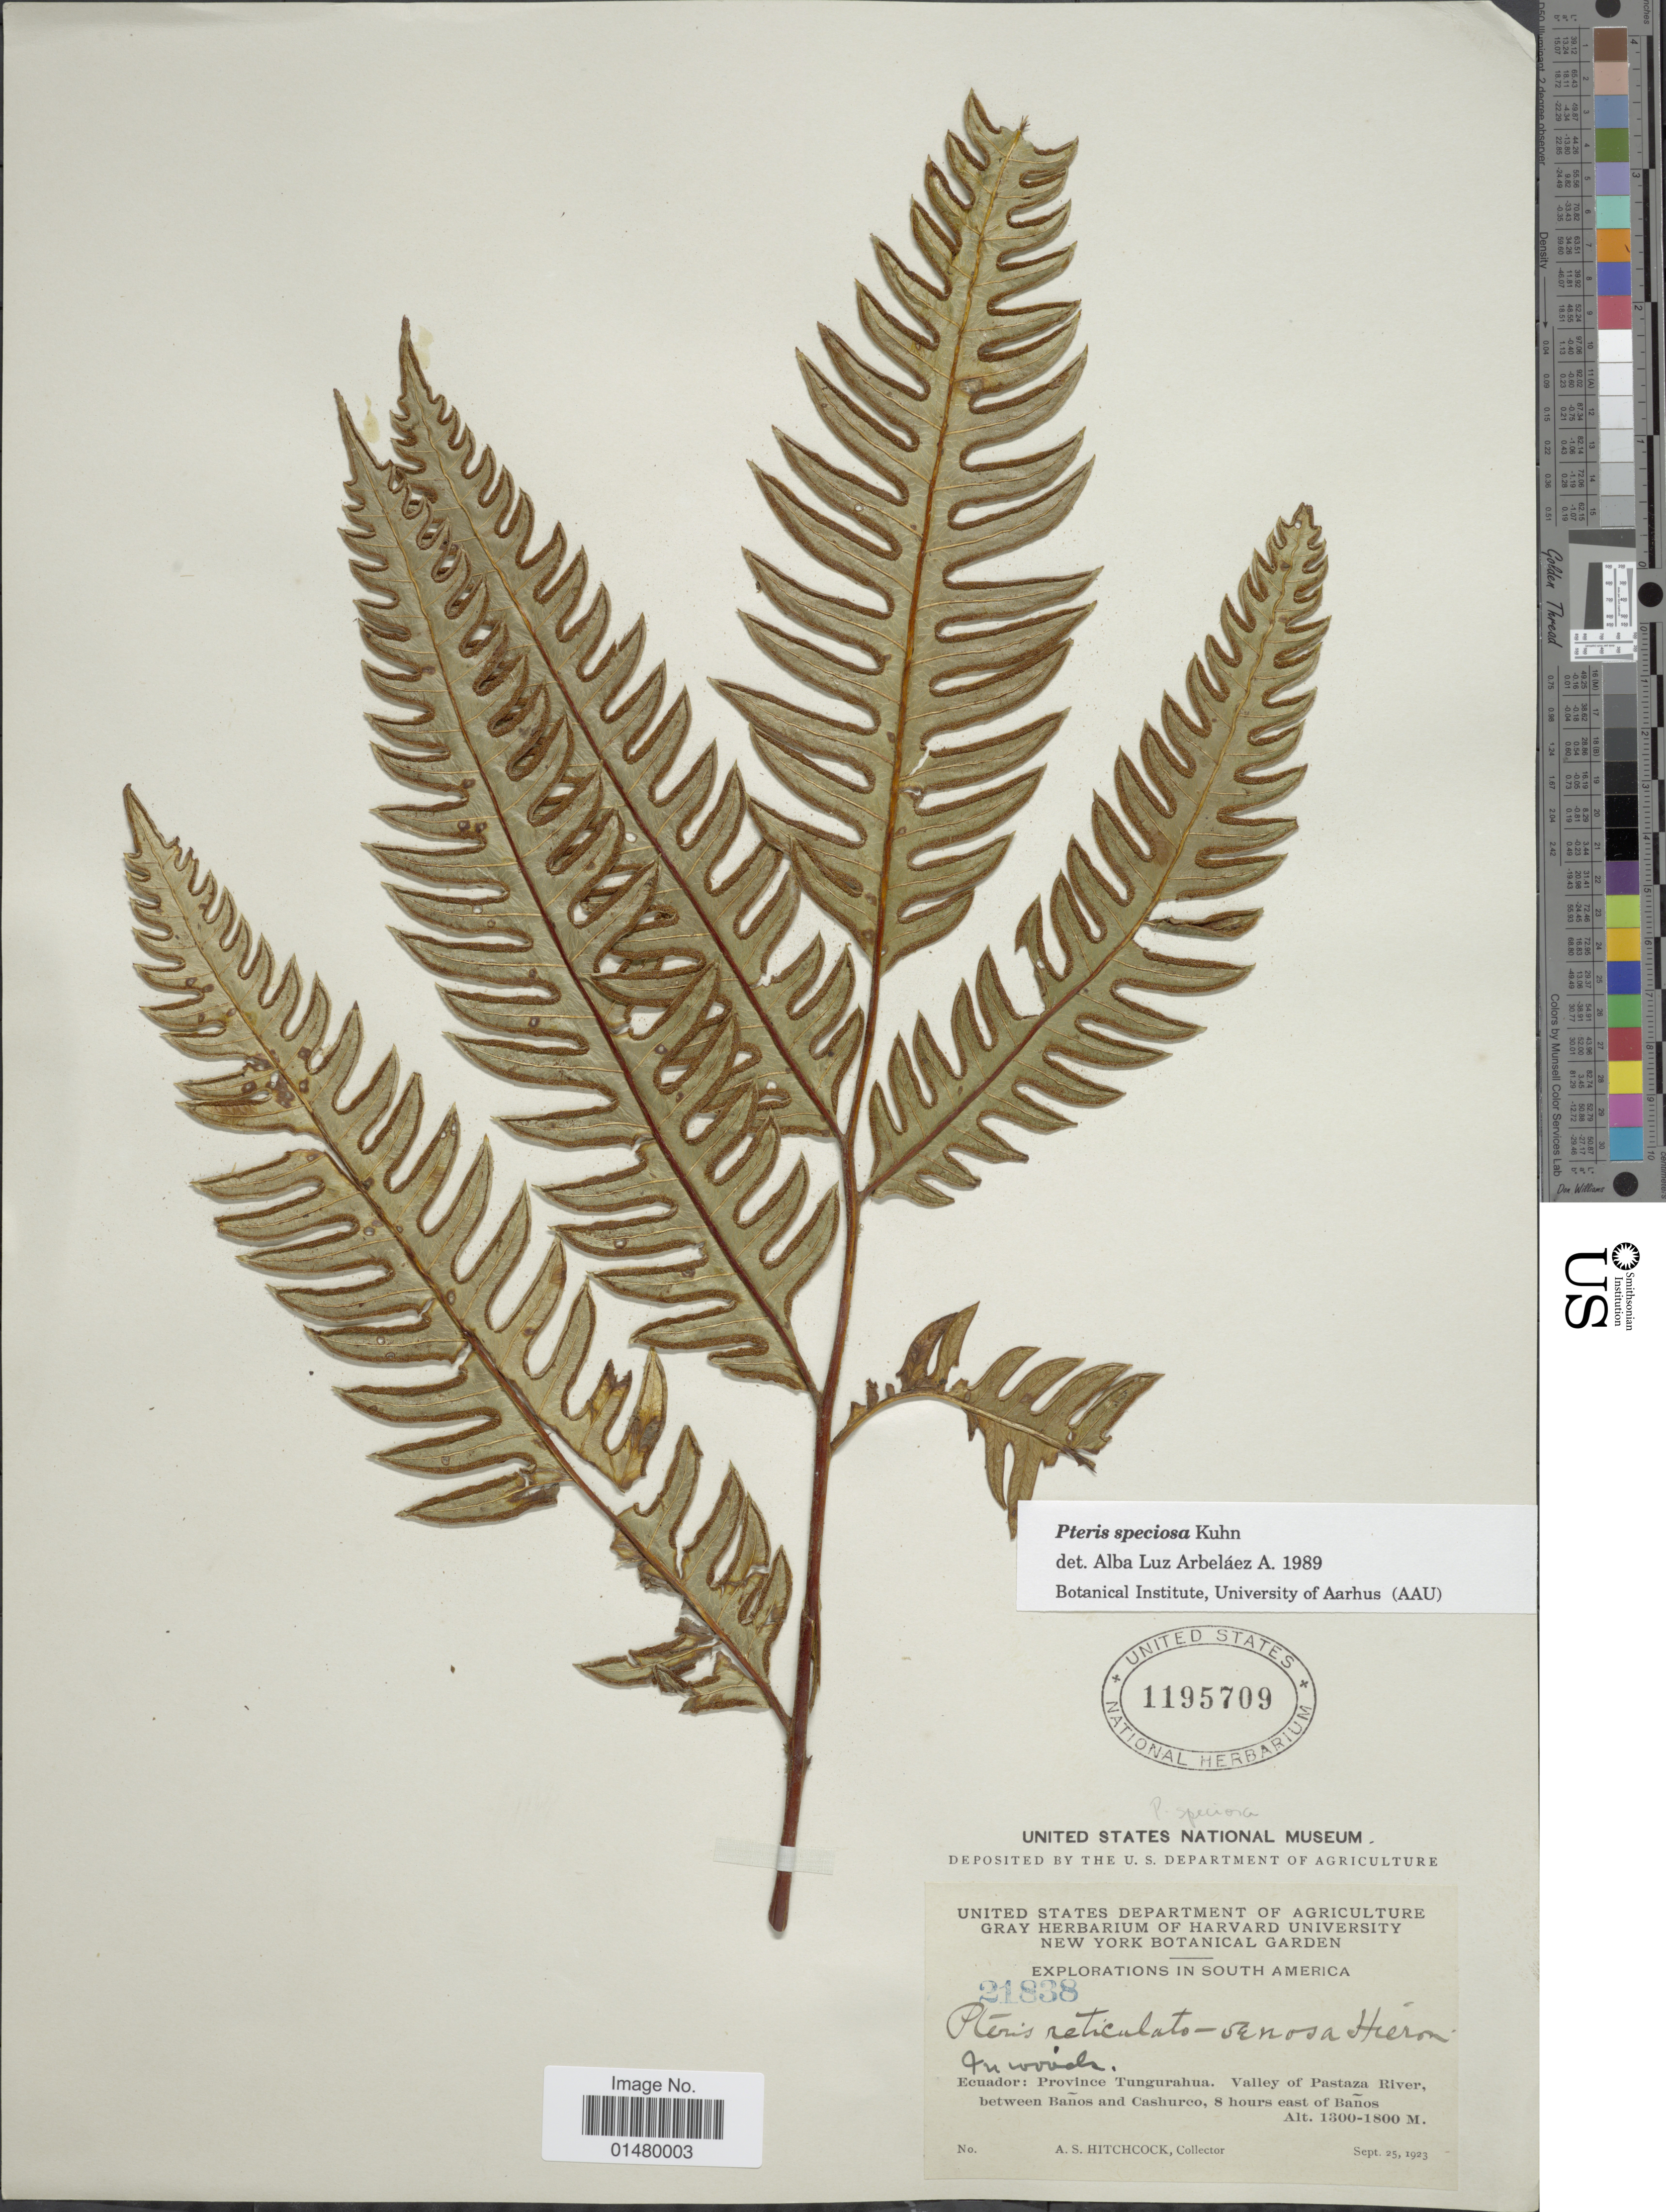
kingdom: Plantae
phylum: Tracheophyta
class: Polypodiopsida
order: Polypodiales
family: Pteridaceae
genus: Pteris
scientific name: Pteris speciosa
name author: Mett. ex Kuhn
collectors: A. S. Hitchcock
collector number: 21838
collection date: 1923-09-25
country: Ecuador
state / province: Tungurahua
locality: Province Tungurahua. Valley of Pastaza River, between Banos and Cashurco, 8 hours east of Banos.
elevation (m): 1300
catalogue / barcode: US 1195709